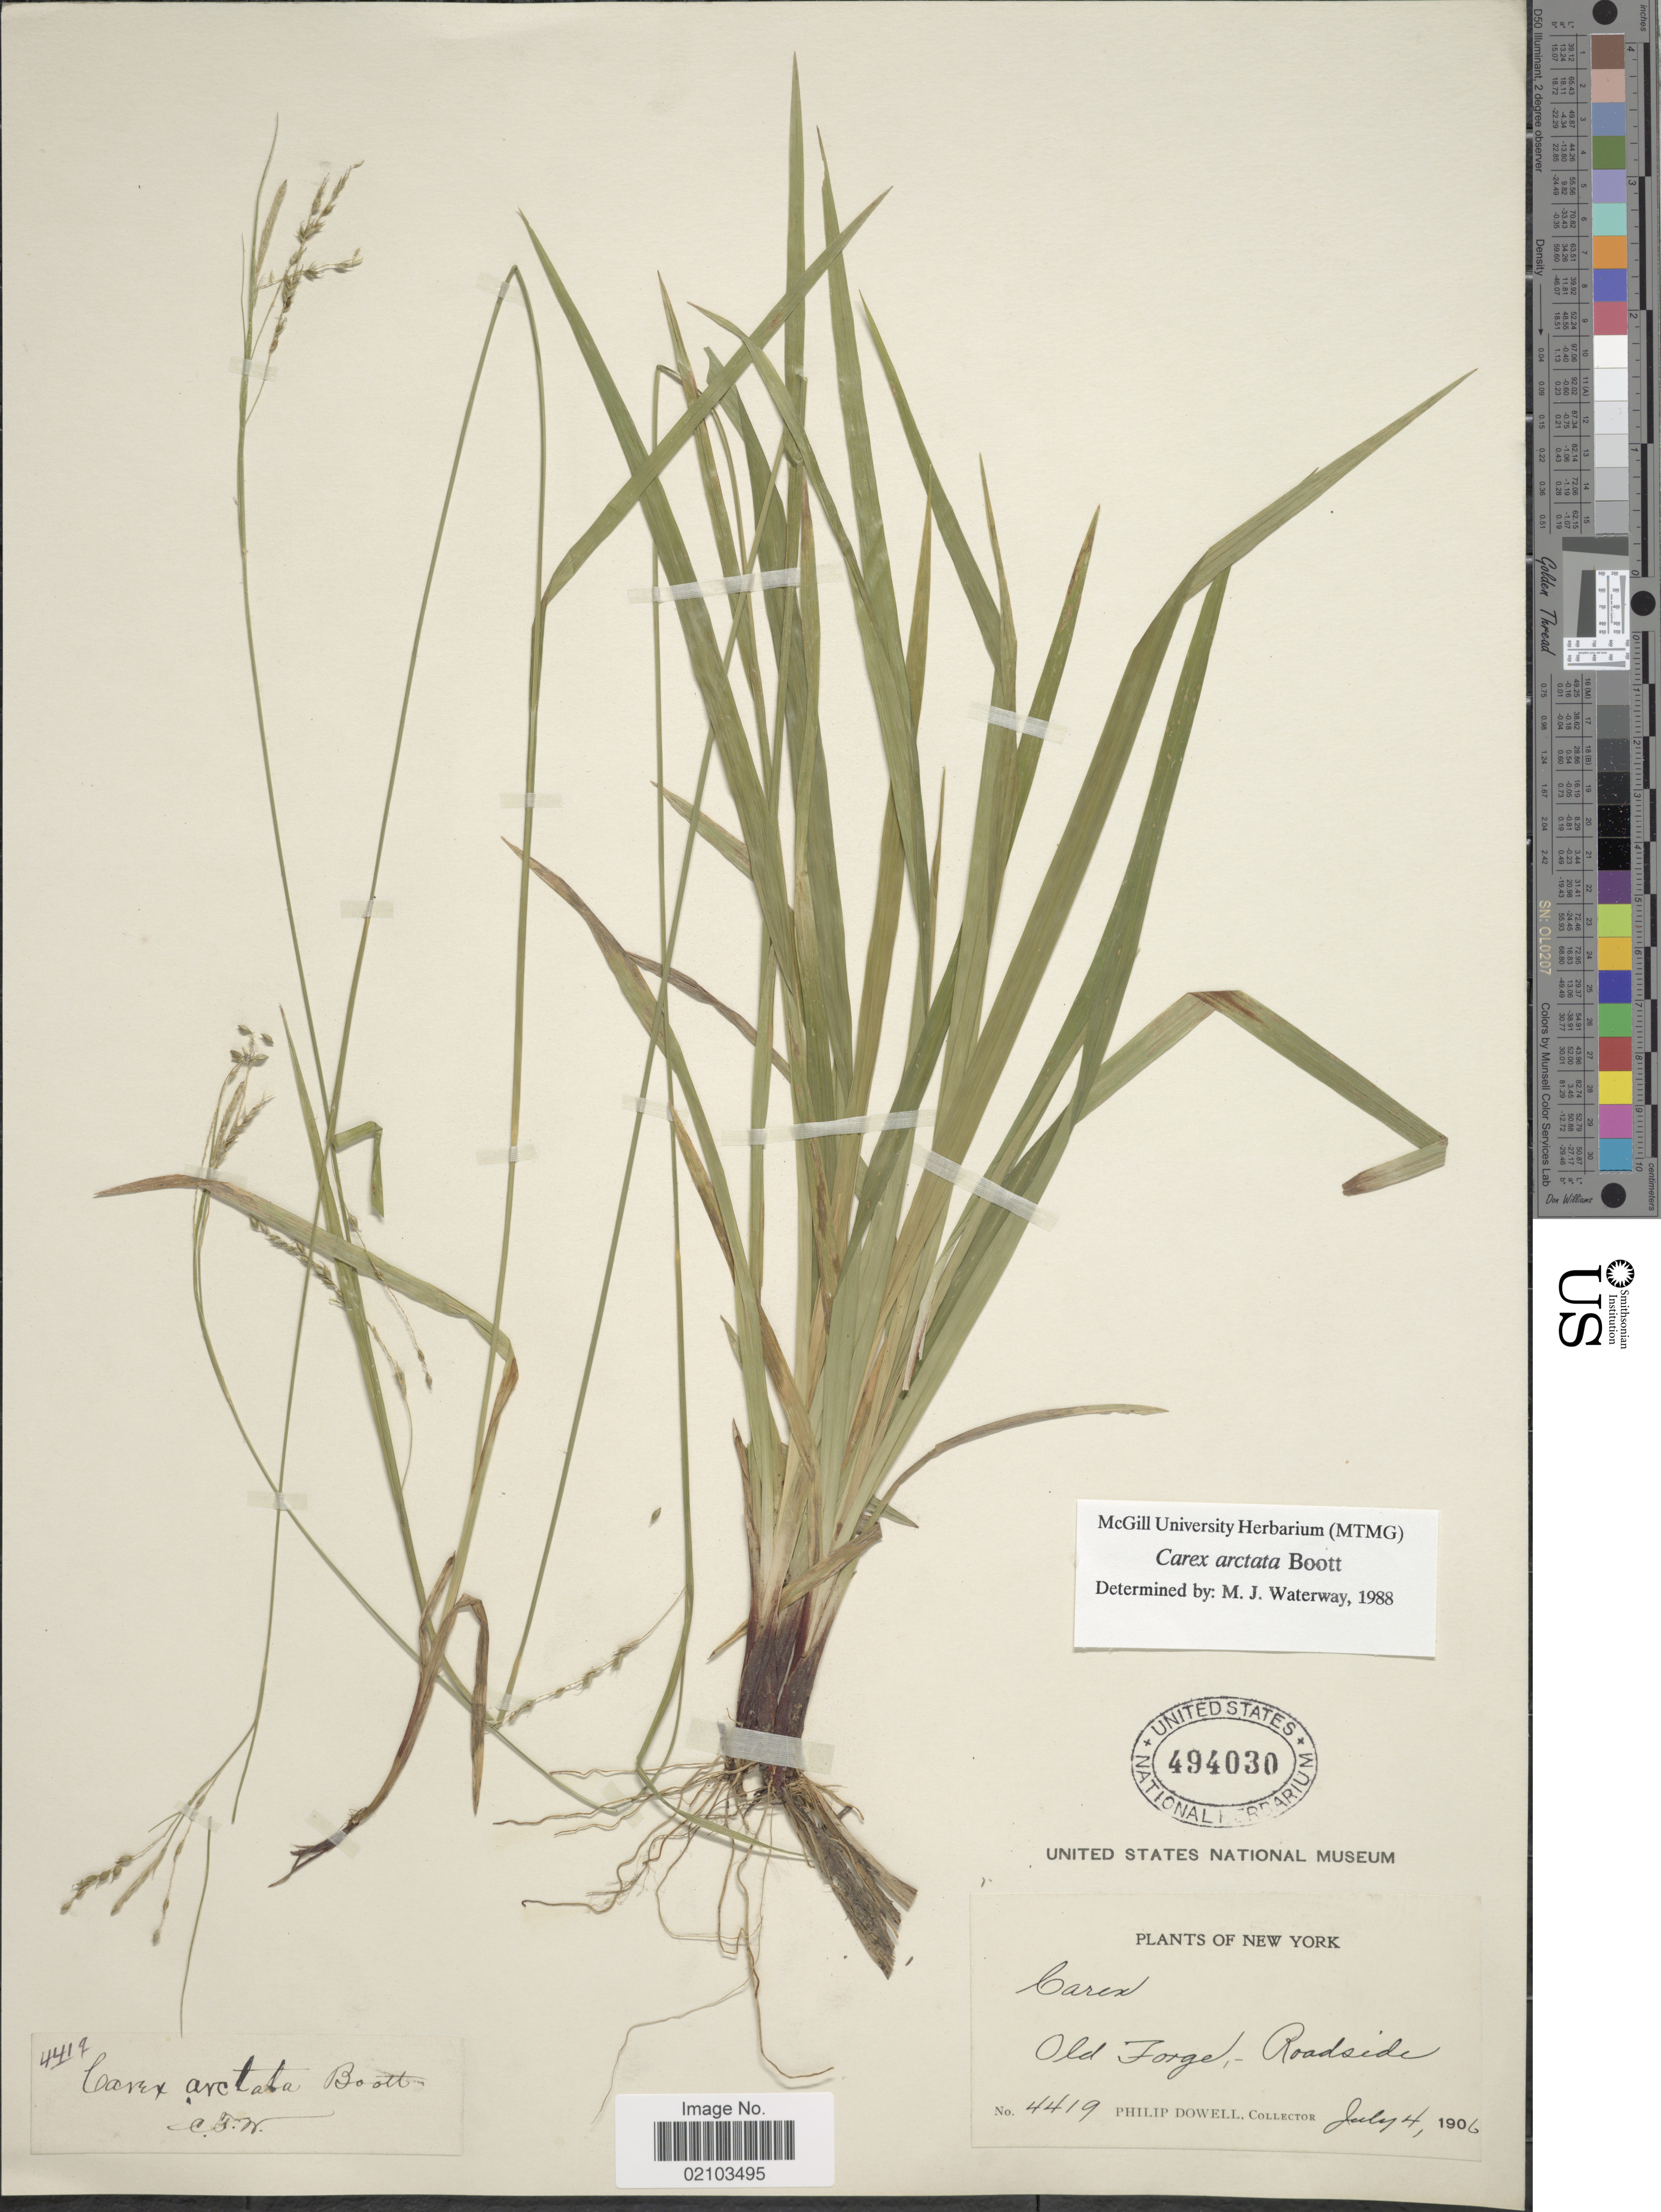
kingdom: Plantae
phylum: Tracheophyta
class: Liliopsida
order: Poales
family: Cyperaceae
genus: Carex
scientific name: Carex arctata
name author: Boott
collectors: P. Dowell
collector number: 4419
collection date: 1906-07-04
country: United States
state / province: New York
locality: Old Forge, roadside.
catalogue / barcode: US 494030